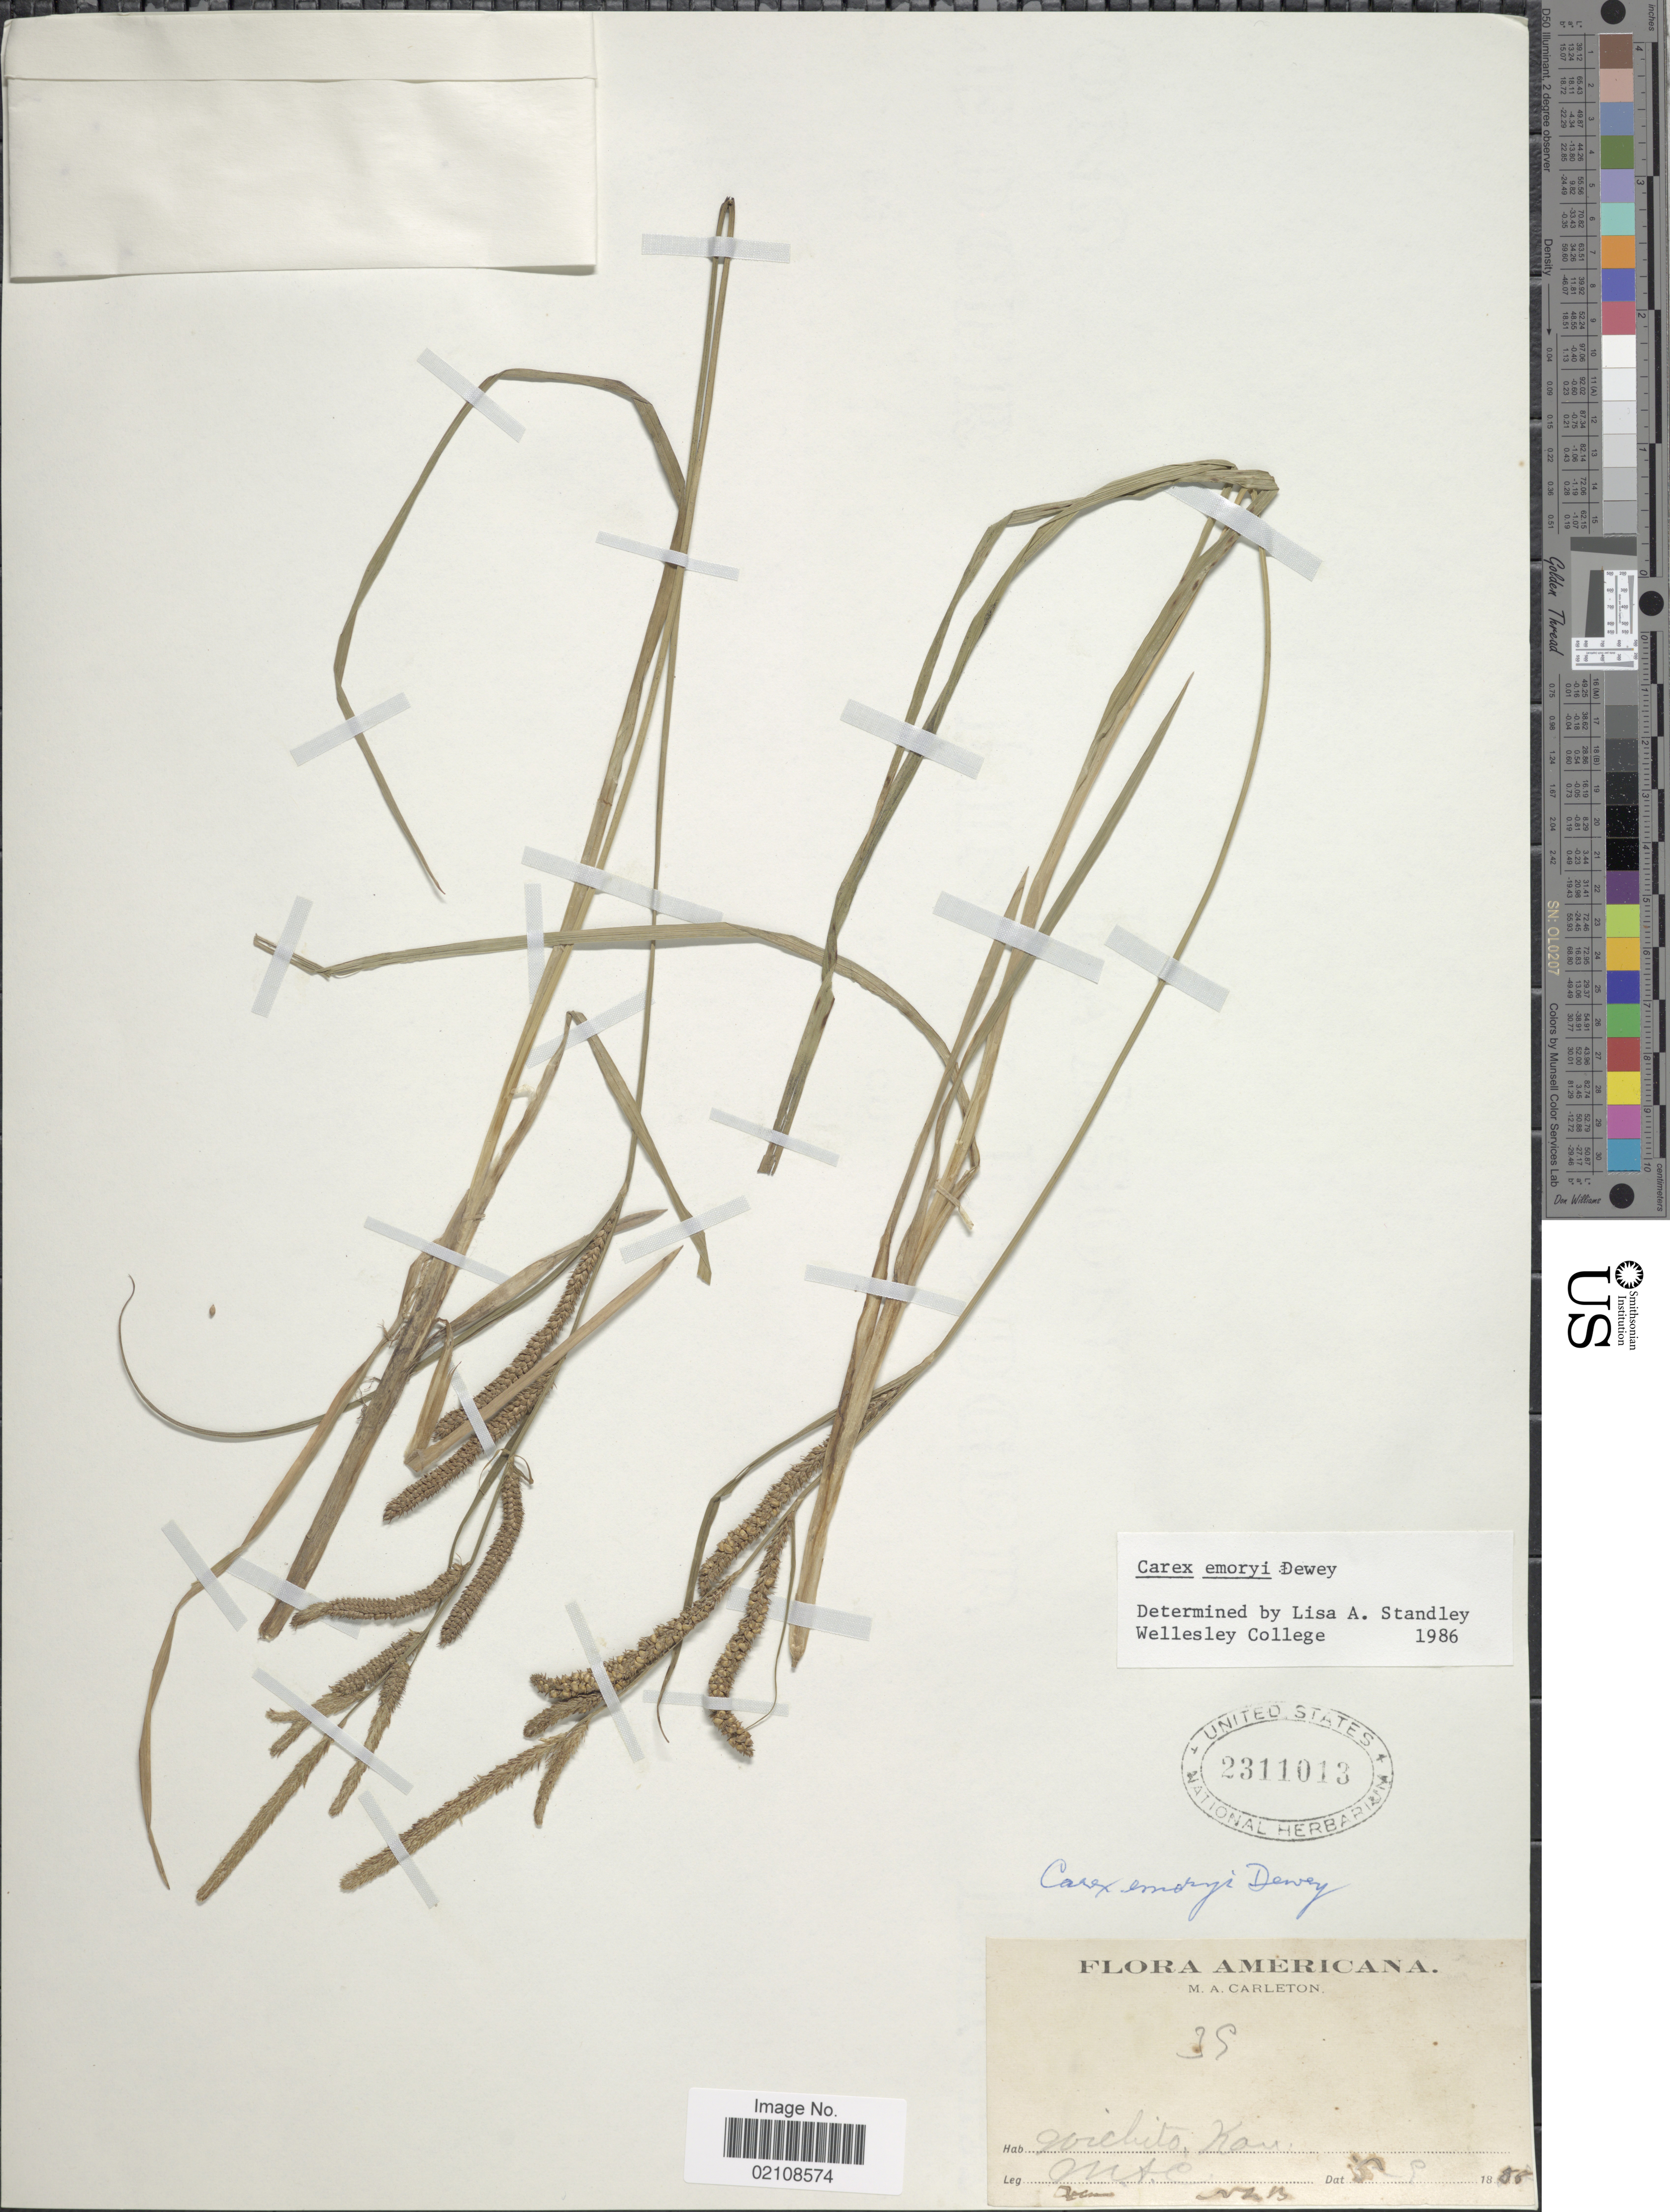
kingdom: Plantae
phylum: Tracheophyta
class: Liliopsida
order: Poales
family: Cyperaceae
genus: Carex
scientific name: Carex emoryi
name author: Dewey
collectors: M. A. Carleton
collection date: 1888-09-05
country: United States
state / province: Kansas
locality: Wichita, Kan.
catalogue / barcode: US 2311013